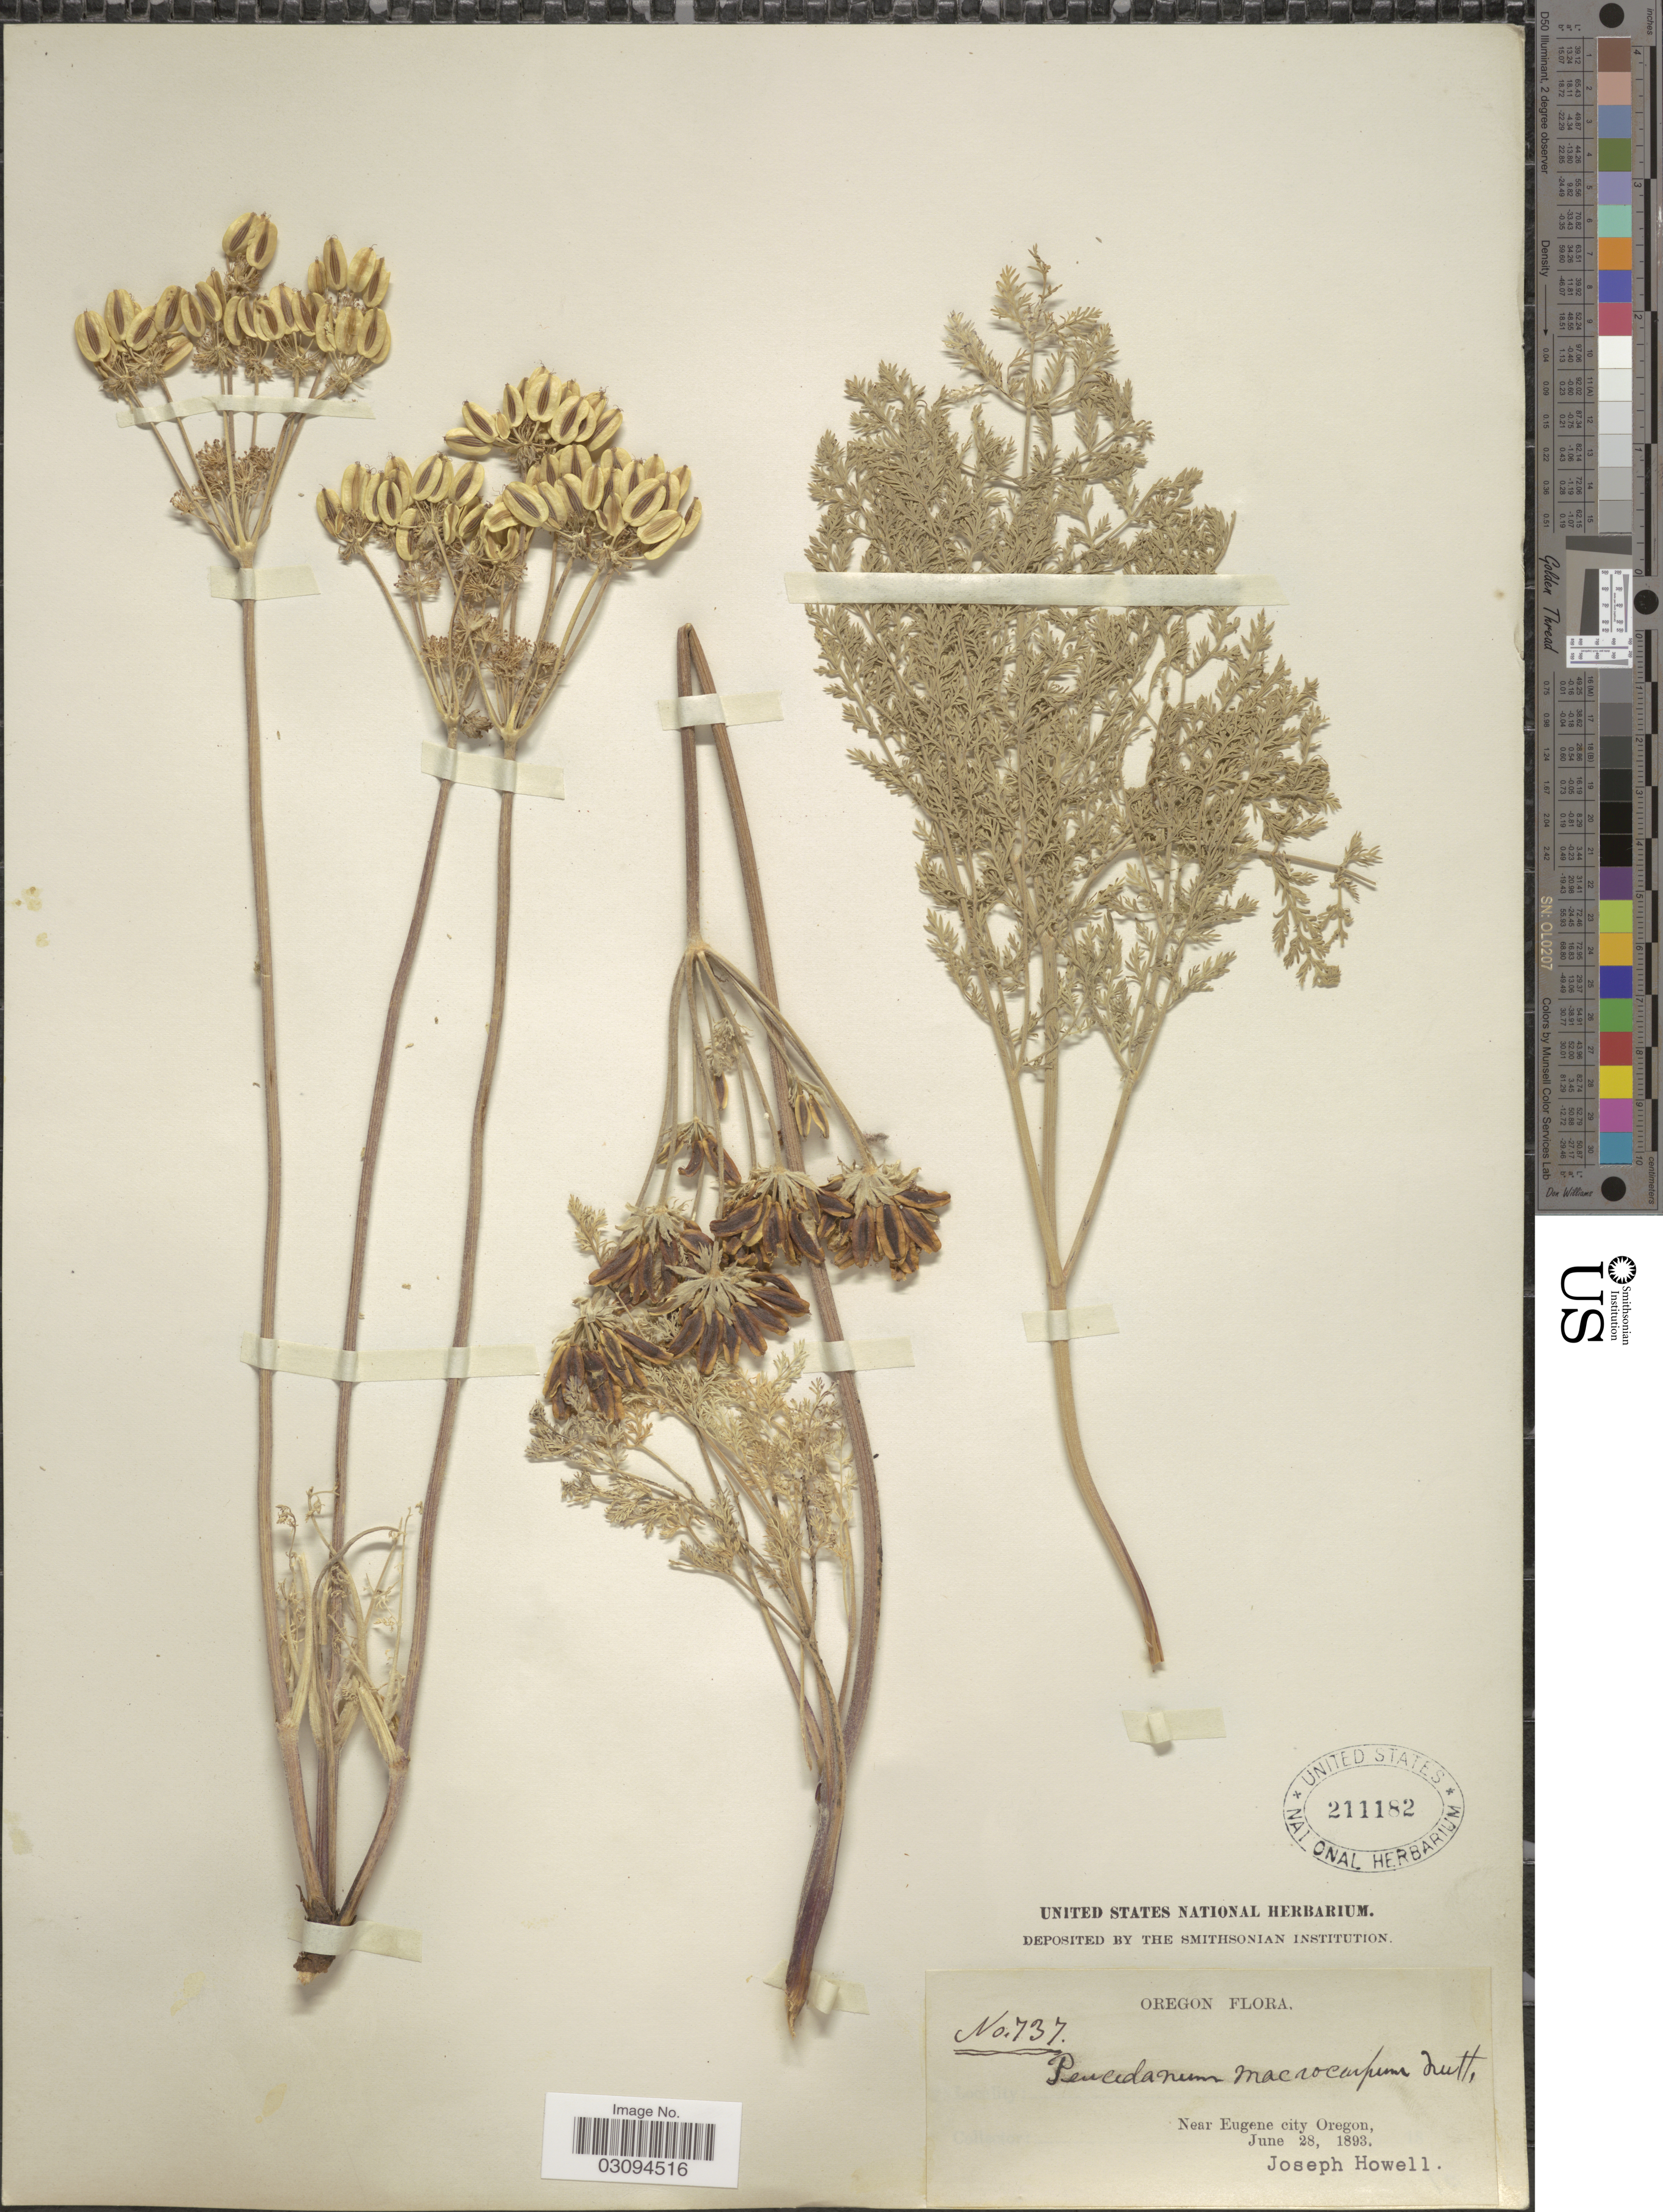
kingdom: Plantae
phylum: Tracheophyta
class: Magnoliopsida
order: Apiales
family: Apiaceae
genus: Lomatium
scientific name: Lomatium macrocarpum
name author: (Hook. et al.) J.M. Coult. & Rose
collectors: J. Howell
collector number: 737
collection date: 1893-06-28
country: United States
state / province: Oregon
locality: Near Eugene city Oregon.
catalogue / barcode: US 211182